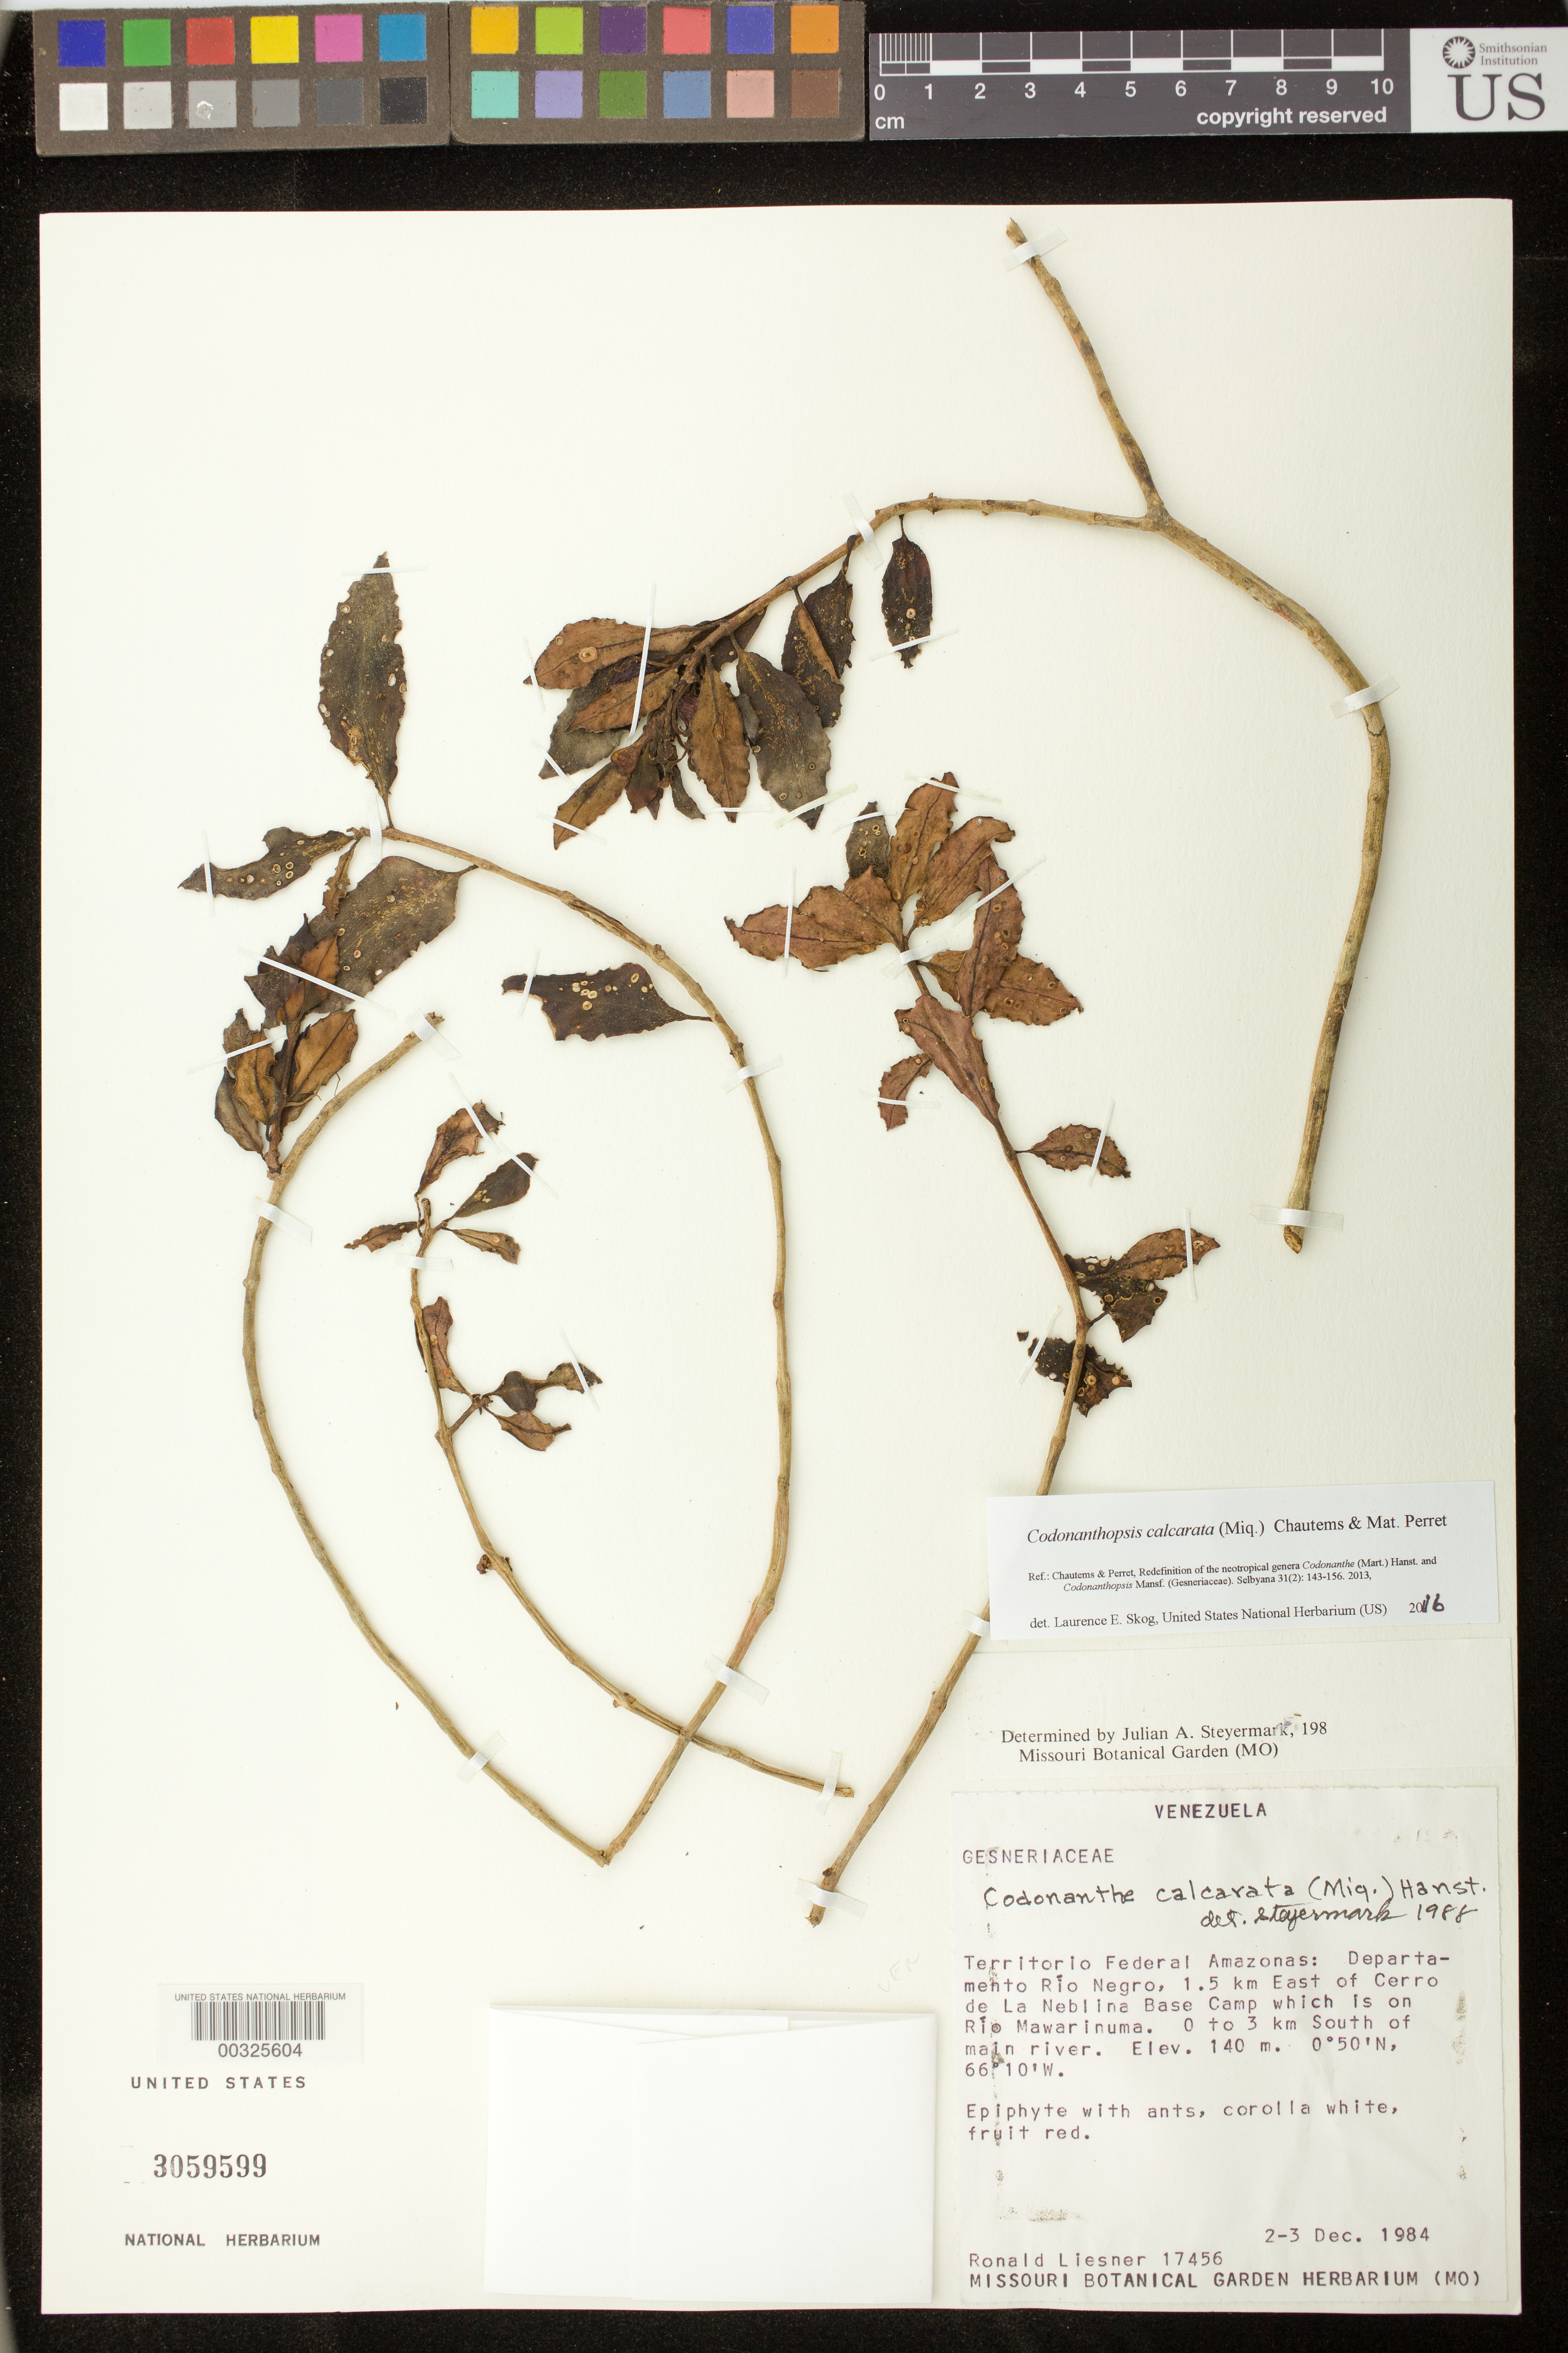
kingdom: Plantae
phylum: Tracheophyta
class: Magnoliopsida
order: Lamiales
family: Gesneriaceae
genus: Codonanthopsis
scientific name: Codonanthopsis calcarata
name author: (Miq.) Chautems & Mat.Perret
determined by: Skog, Laurence E.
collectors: R. L. Liesner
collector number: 17456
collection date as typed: Dec 1984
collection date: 1984-12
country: Venezuela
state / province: Amazonas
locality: Rio Negro Dept., 1.5 km E of Cerro de La Neblina base camp which is on Rio Mawarinuma, 0 to 3 km S of main river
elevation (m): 140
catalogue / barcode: US 3059599